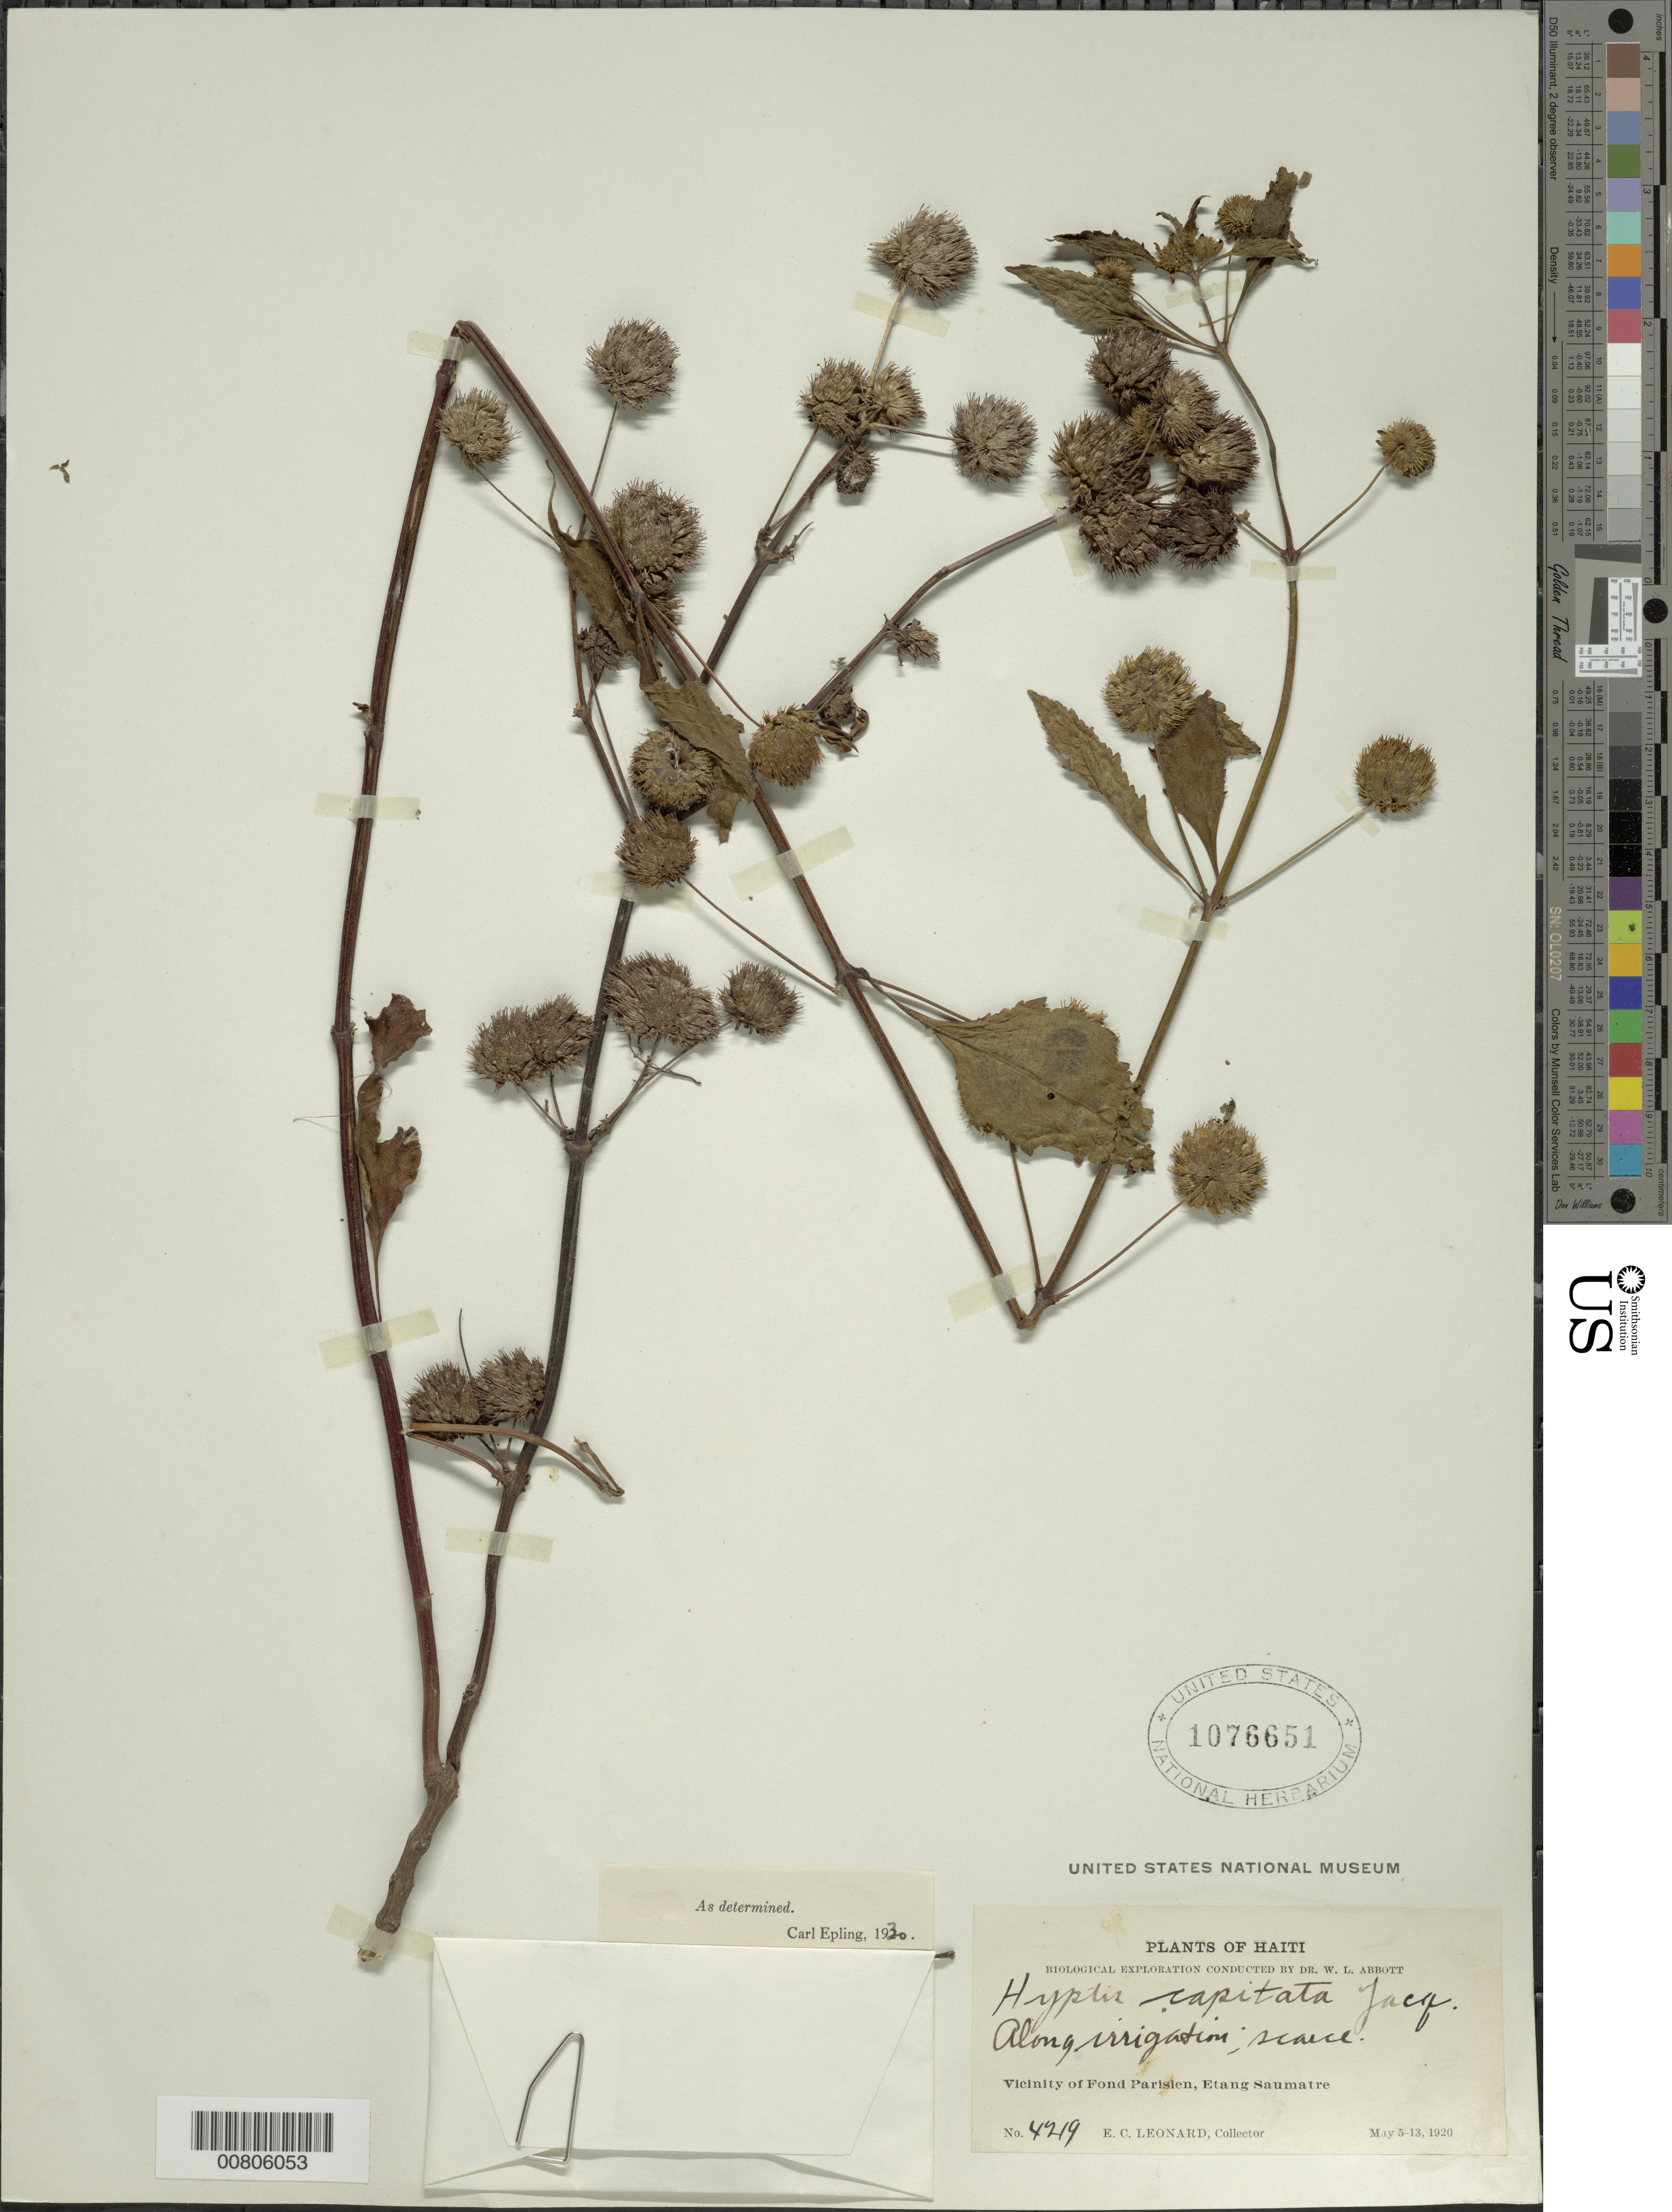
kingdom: Plantae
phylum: Tracheophyta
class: Magnoliopsida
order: Lamiales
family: Lamiaceae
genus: Hyptis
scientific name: Hyptis capitata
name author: Jacq.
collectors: E. C. Leonard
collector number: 4219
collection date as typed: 05 May 1920 to 13 May 1920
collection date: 1920-05-05/1920-05-13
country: Haiti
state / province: Ouest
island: Hispaniola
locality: Vicinity of Fond Parisien, Etang Saumatre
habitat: Along irrigation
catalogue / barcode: US 1076651